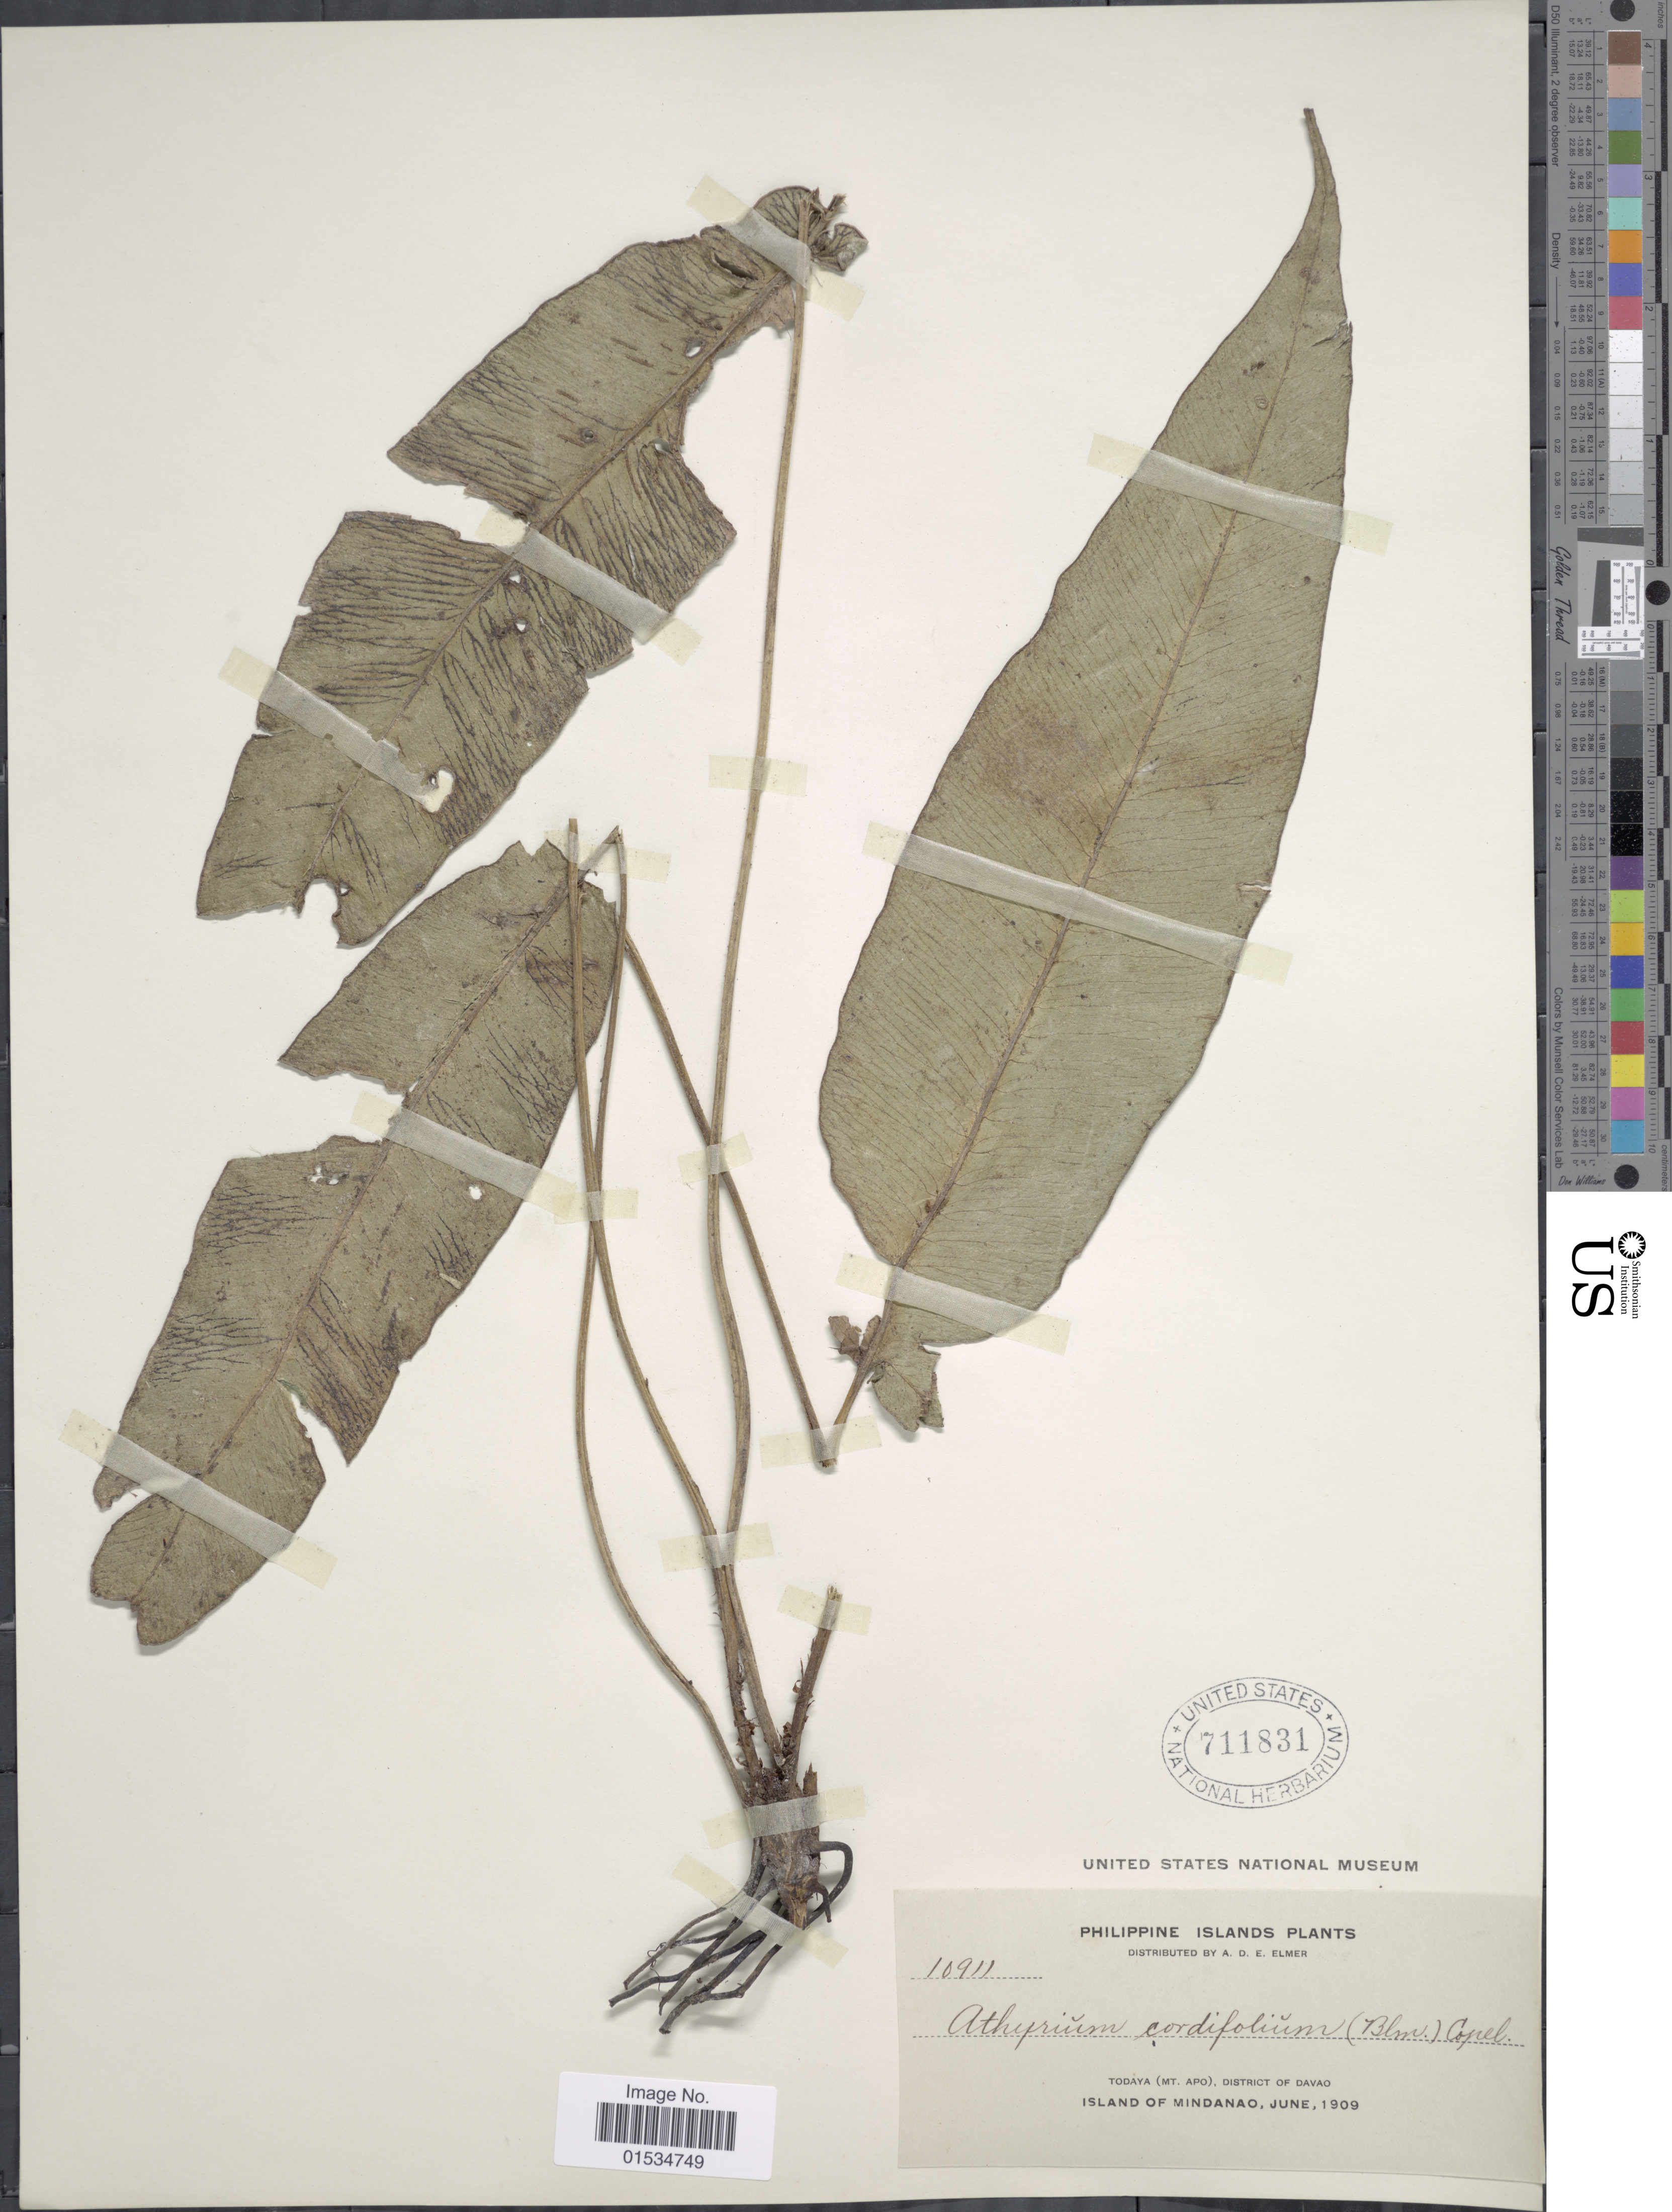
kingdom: Plantae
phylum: Tracheophyta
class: Polypodiopsida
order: Polypodiales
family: Athyriaceae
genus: Diplazium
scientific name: Diplazium cordifolium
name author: Blume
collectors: A. D. E. Elmer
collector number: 10911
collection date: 1909-06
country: Philippines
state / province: Davao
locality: Todaya (Mt. Apo), District of Davao, Island of Mindanao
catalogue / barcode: US 711831